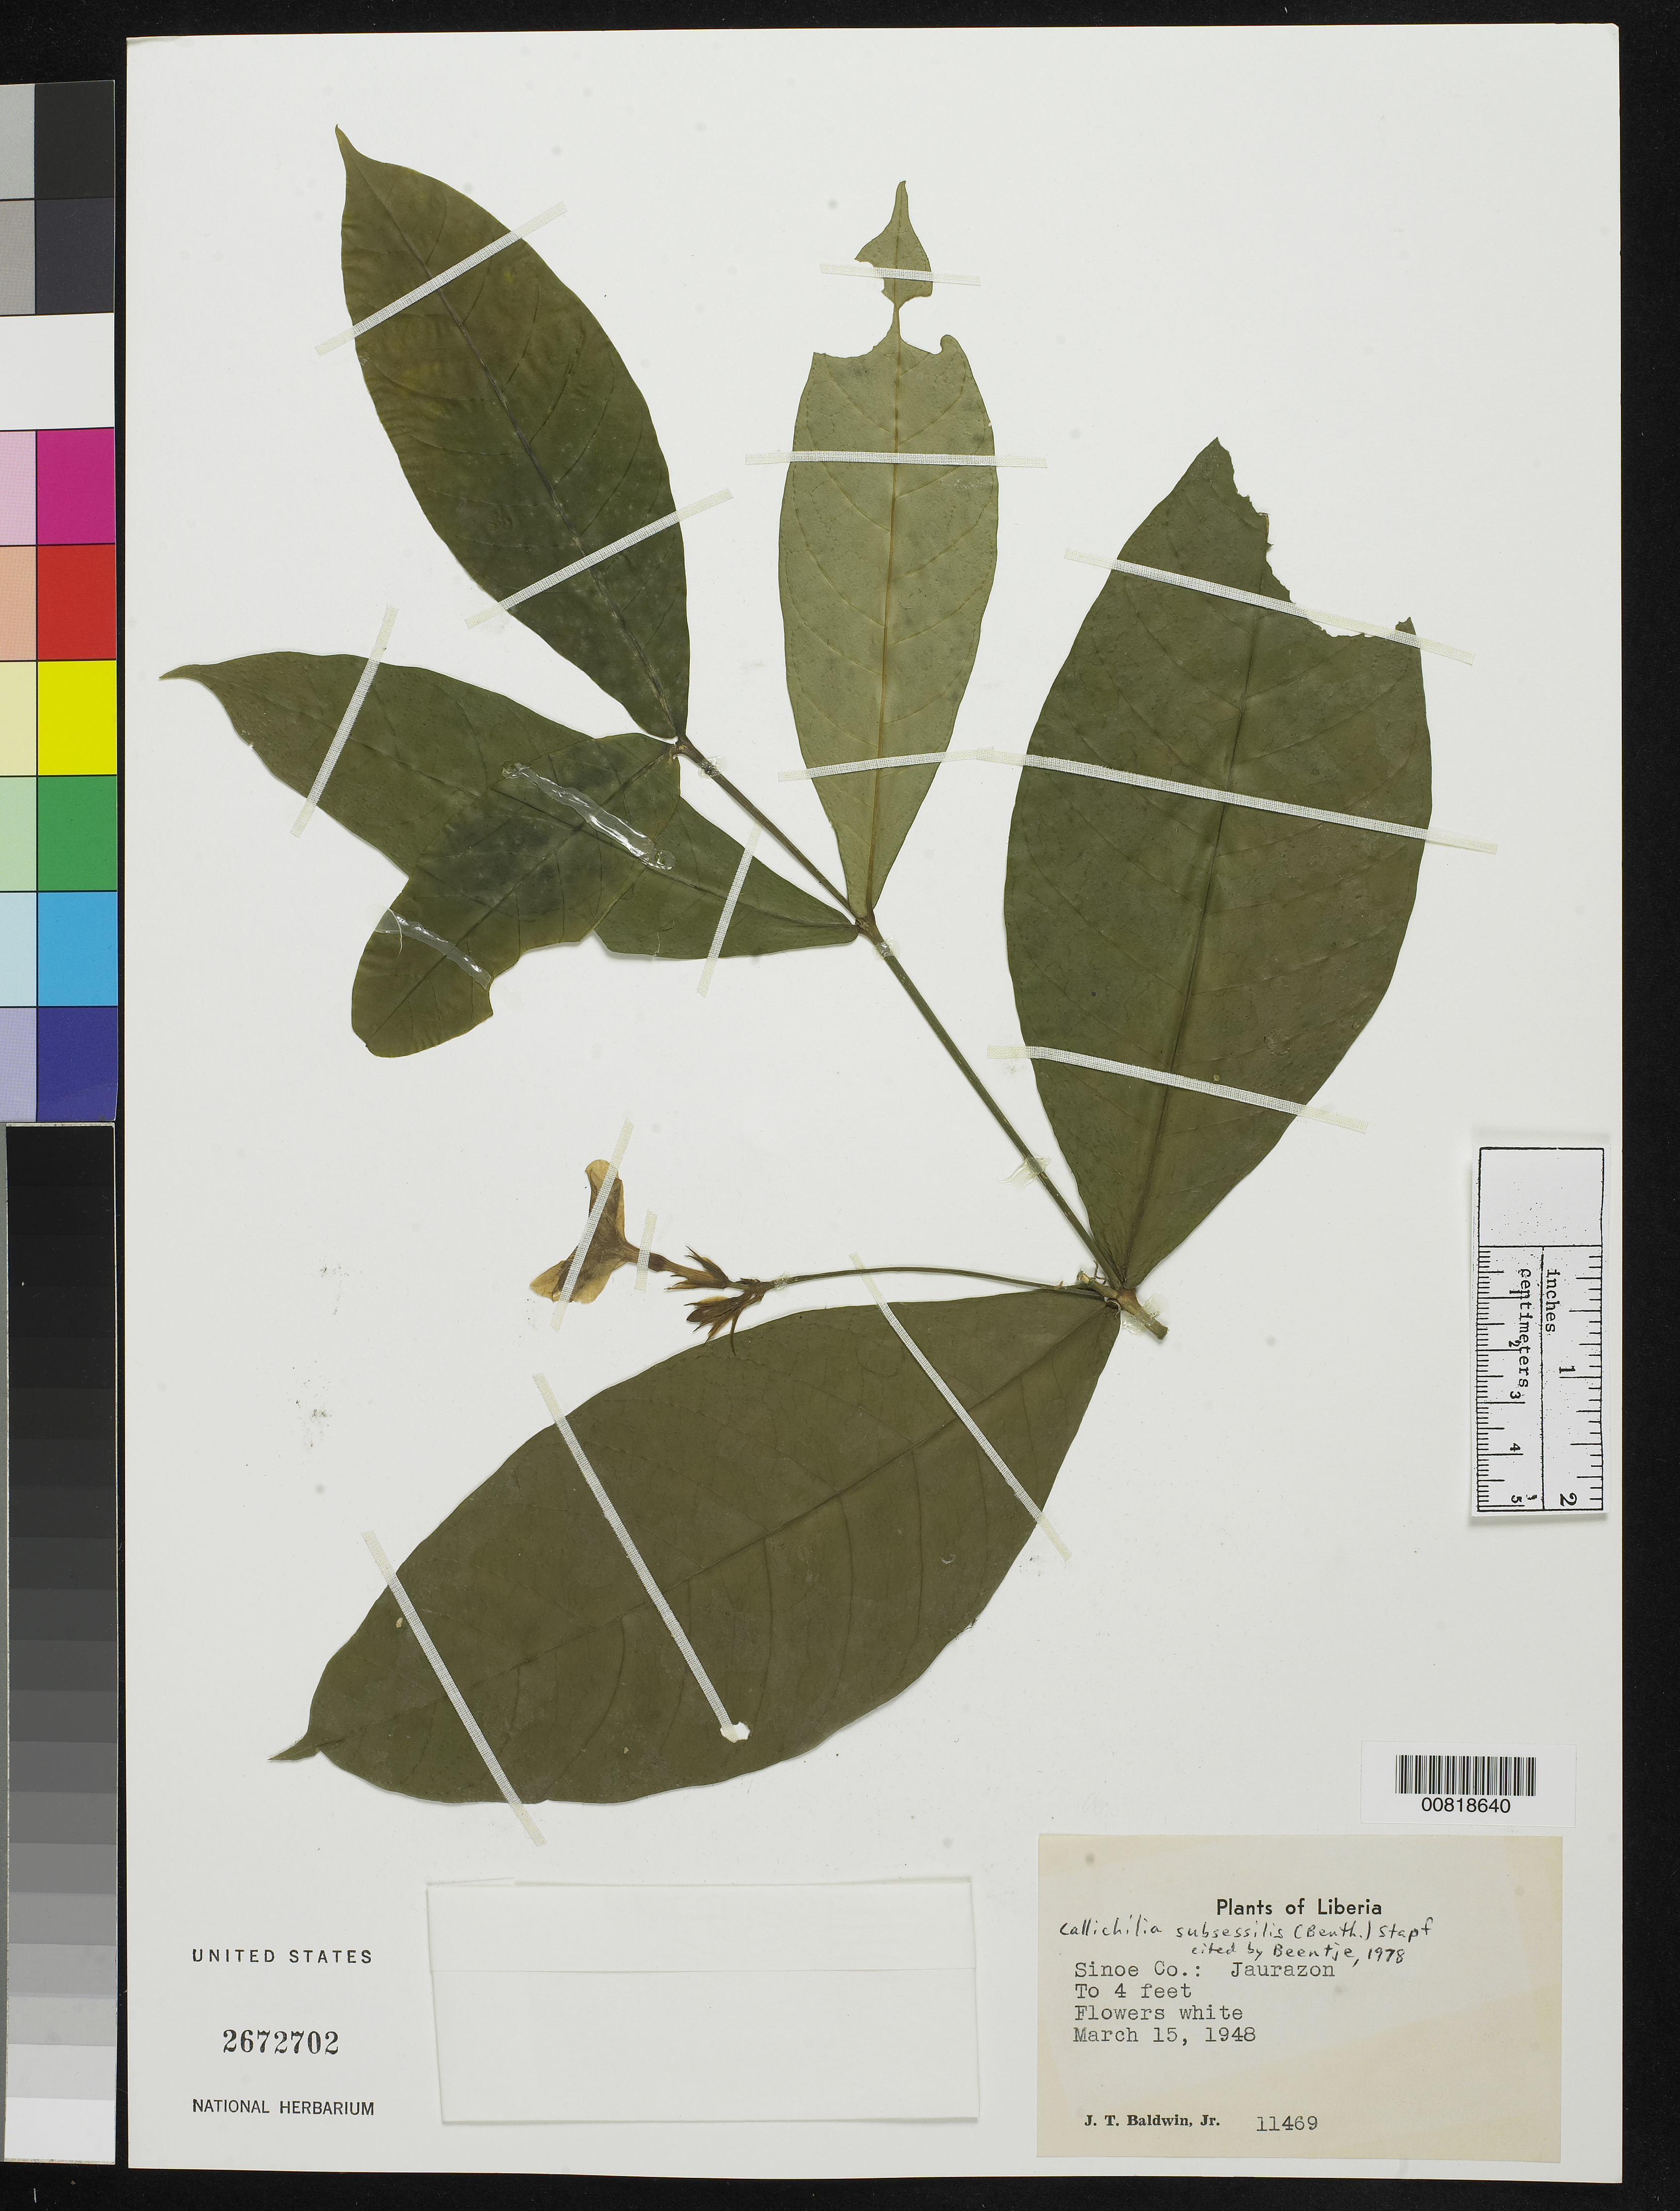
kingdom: Plantae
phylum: Tracheophyta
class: Magnoliopsida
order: Gentianales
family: Apocynaceae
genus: Callichilia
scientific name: Callichilia subsessilis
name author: (Benth.) Stapf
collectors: J. T. Baldwin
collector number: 11469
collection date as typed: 15 Mar 1948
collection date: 1948-03-15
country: Liberia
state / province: Sinoe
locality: Jaurazon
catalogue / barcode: US 2672702